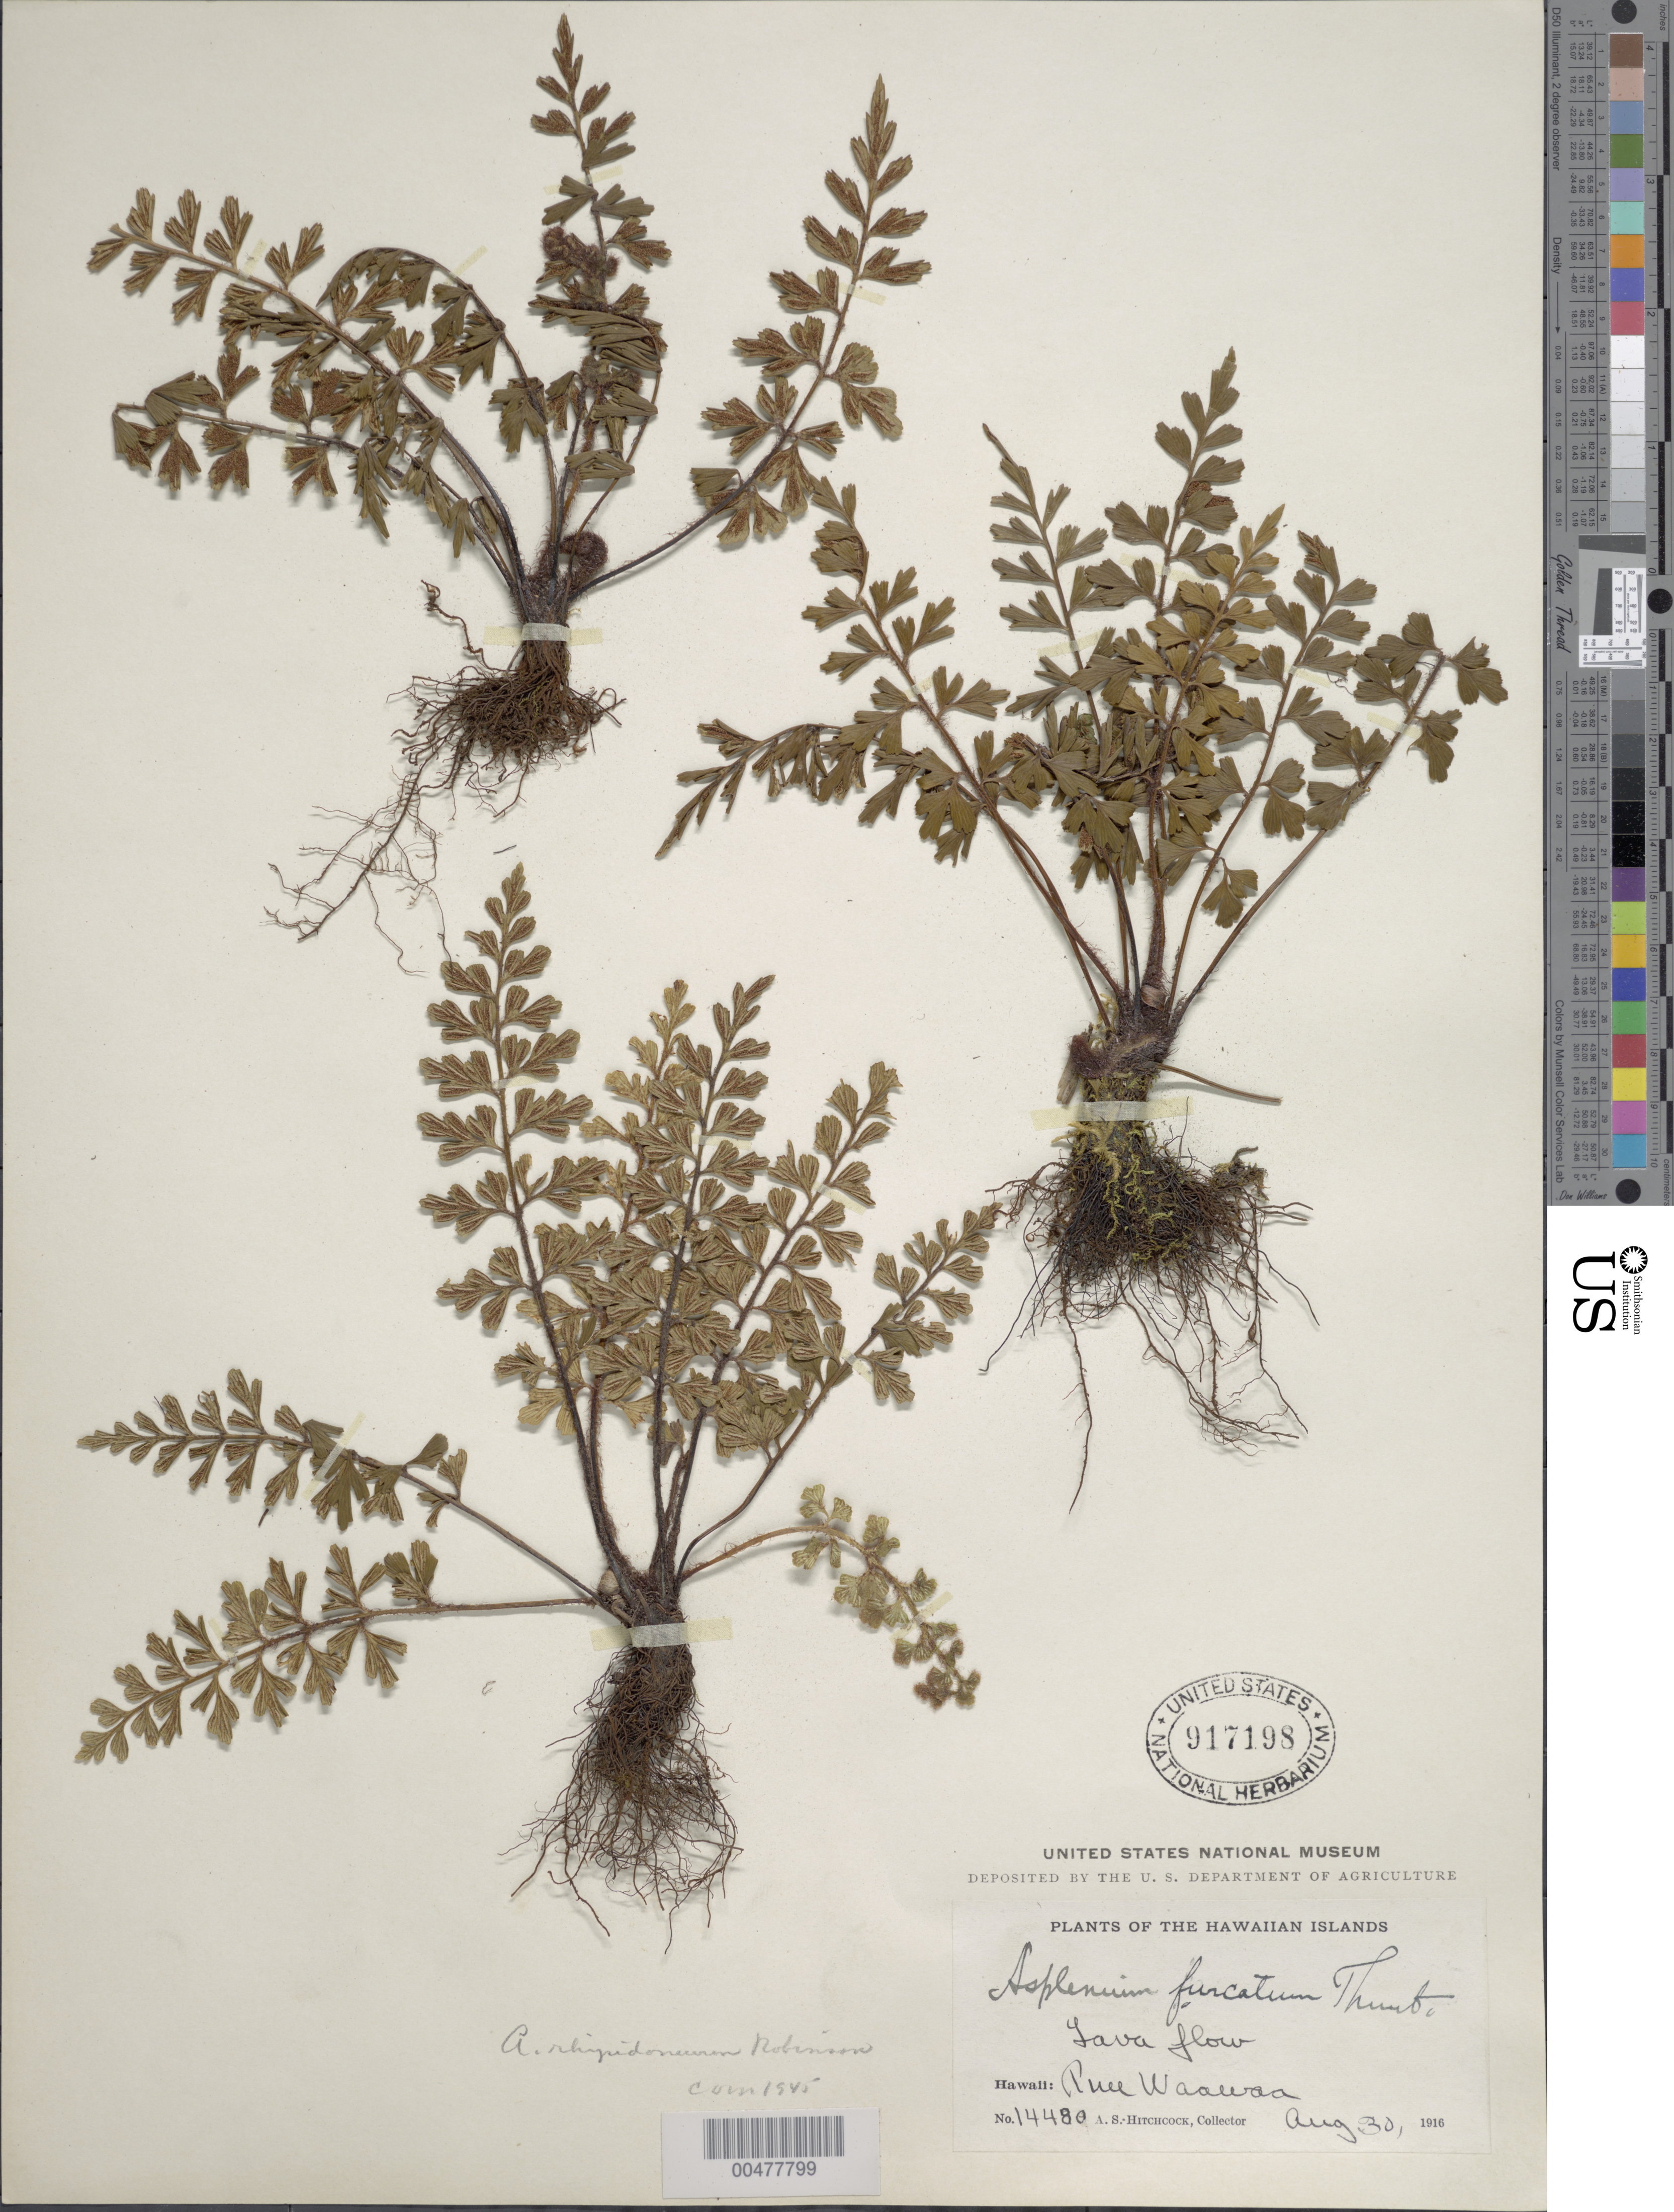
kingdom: Plantae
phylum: Tracheophyta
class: Polypodiopsida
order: Polypodiales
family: Aspleniaceae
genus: Asplenium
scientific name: Asplenium aethiopicum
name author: (Burm. f.) Bech.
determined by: Wagner, W. L., (BOT), Smithsonian Institution - National Museum of Natural History (UNITED STATES)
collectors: A. S. Hitchcock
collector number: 14480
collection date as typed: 30 Aug 1916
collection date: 1916-08-30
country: United States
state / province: Hawaii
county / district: Hawaii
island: Hawaii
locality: Puu Waawaa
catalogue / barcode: US 917198